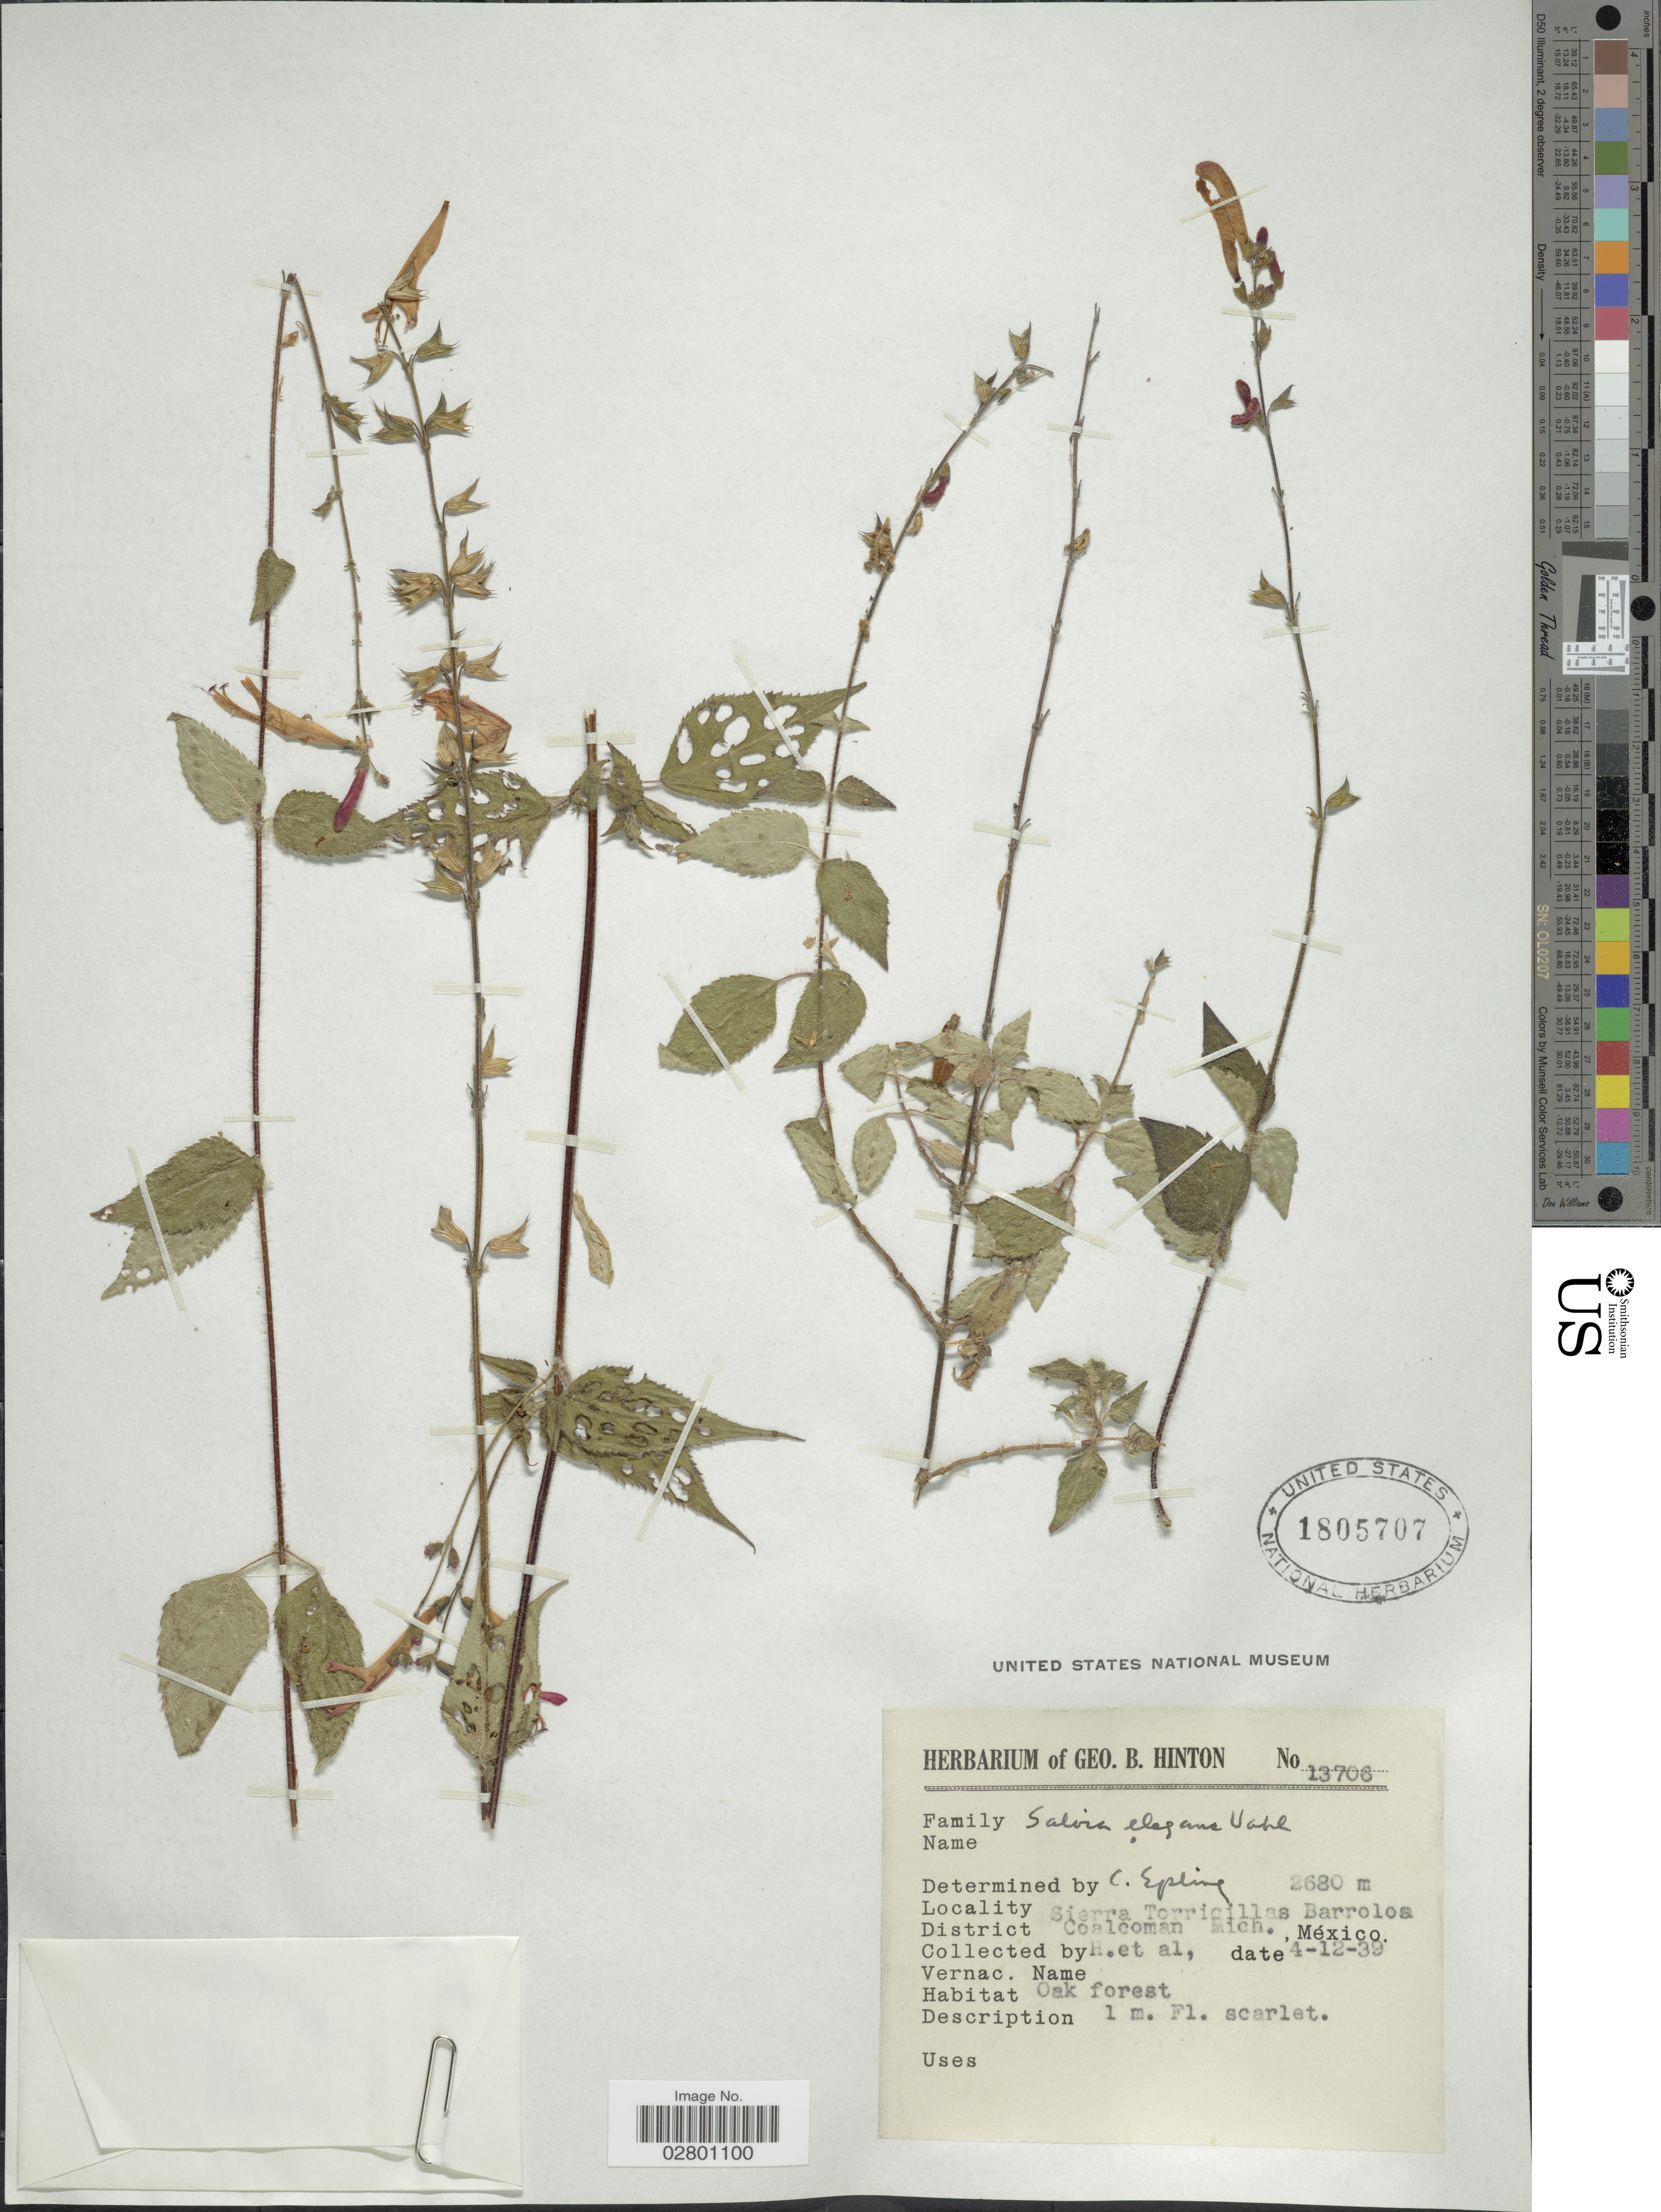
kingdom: Plantae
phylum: Tracheophyta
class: Magnoliopsida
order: Lamiales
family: Lamiaceae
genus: Salvia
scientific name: Salvia elegans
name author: Vahl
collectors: G. B. Hinton & et al.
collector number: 13706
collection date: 1939-12-04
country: Mexico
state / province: Michoacán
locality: Sierra Torricillas Barroloa, District Coalcoman Mich.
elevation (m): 2680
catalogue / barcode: US 1805707